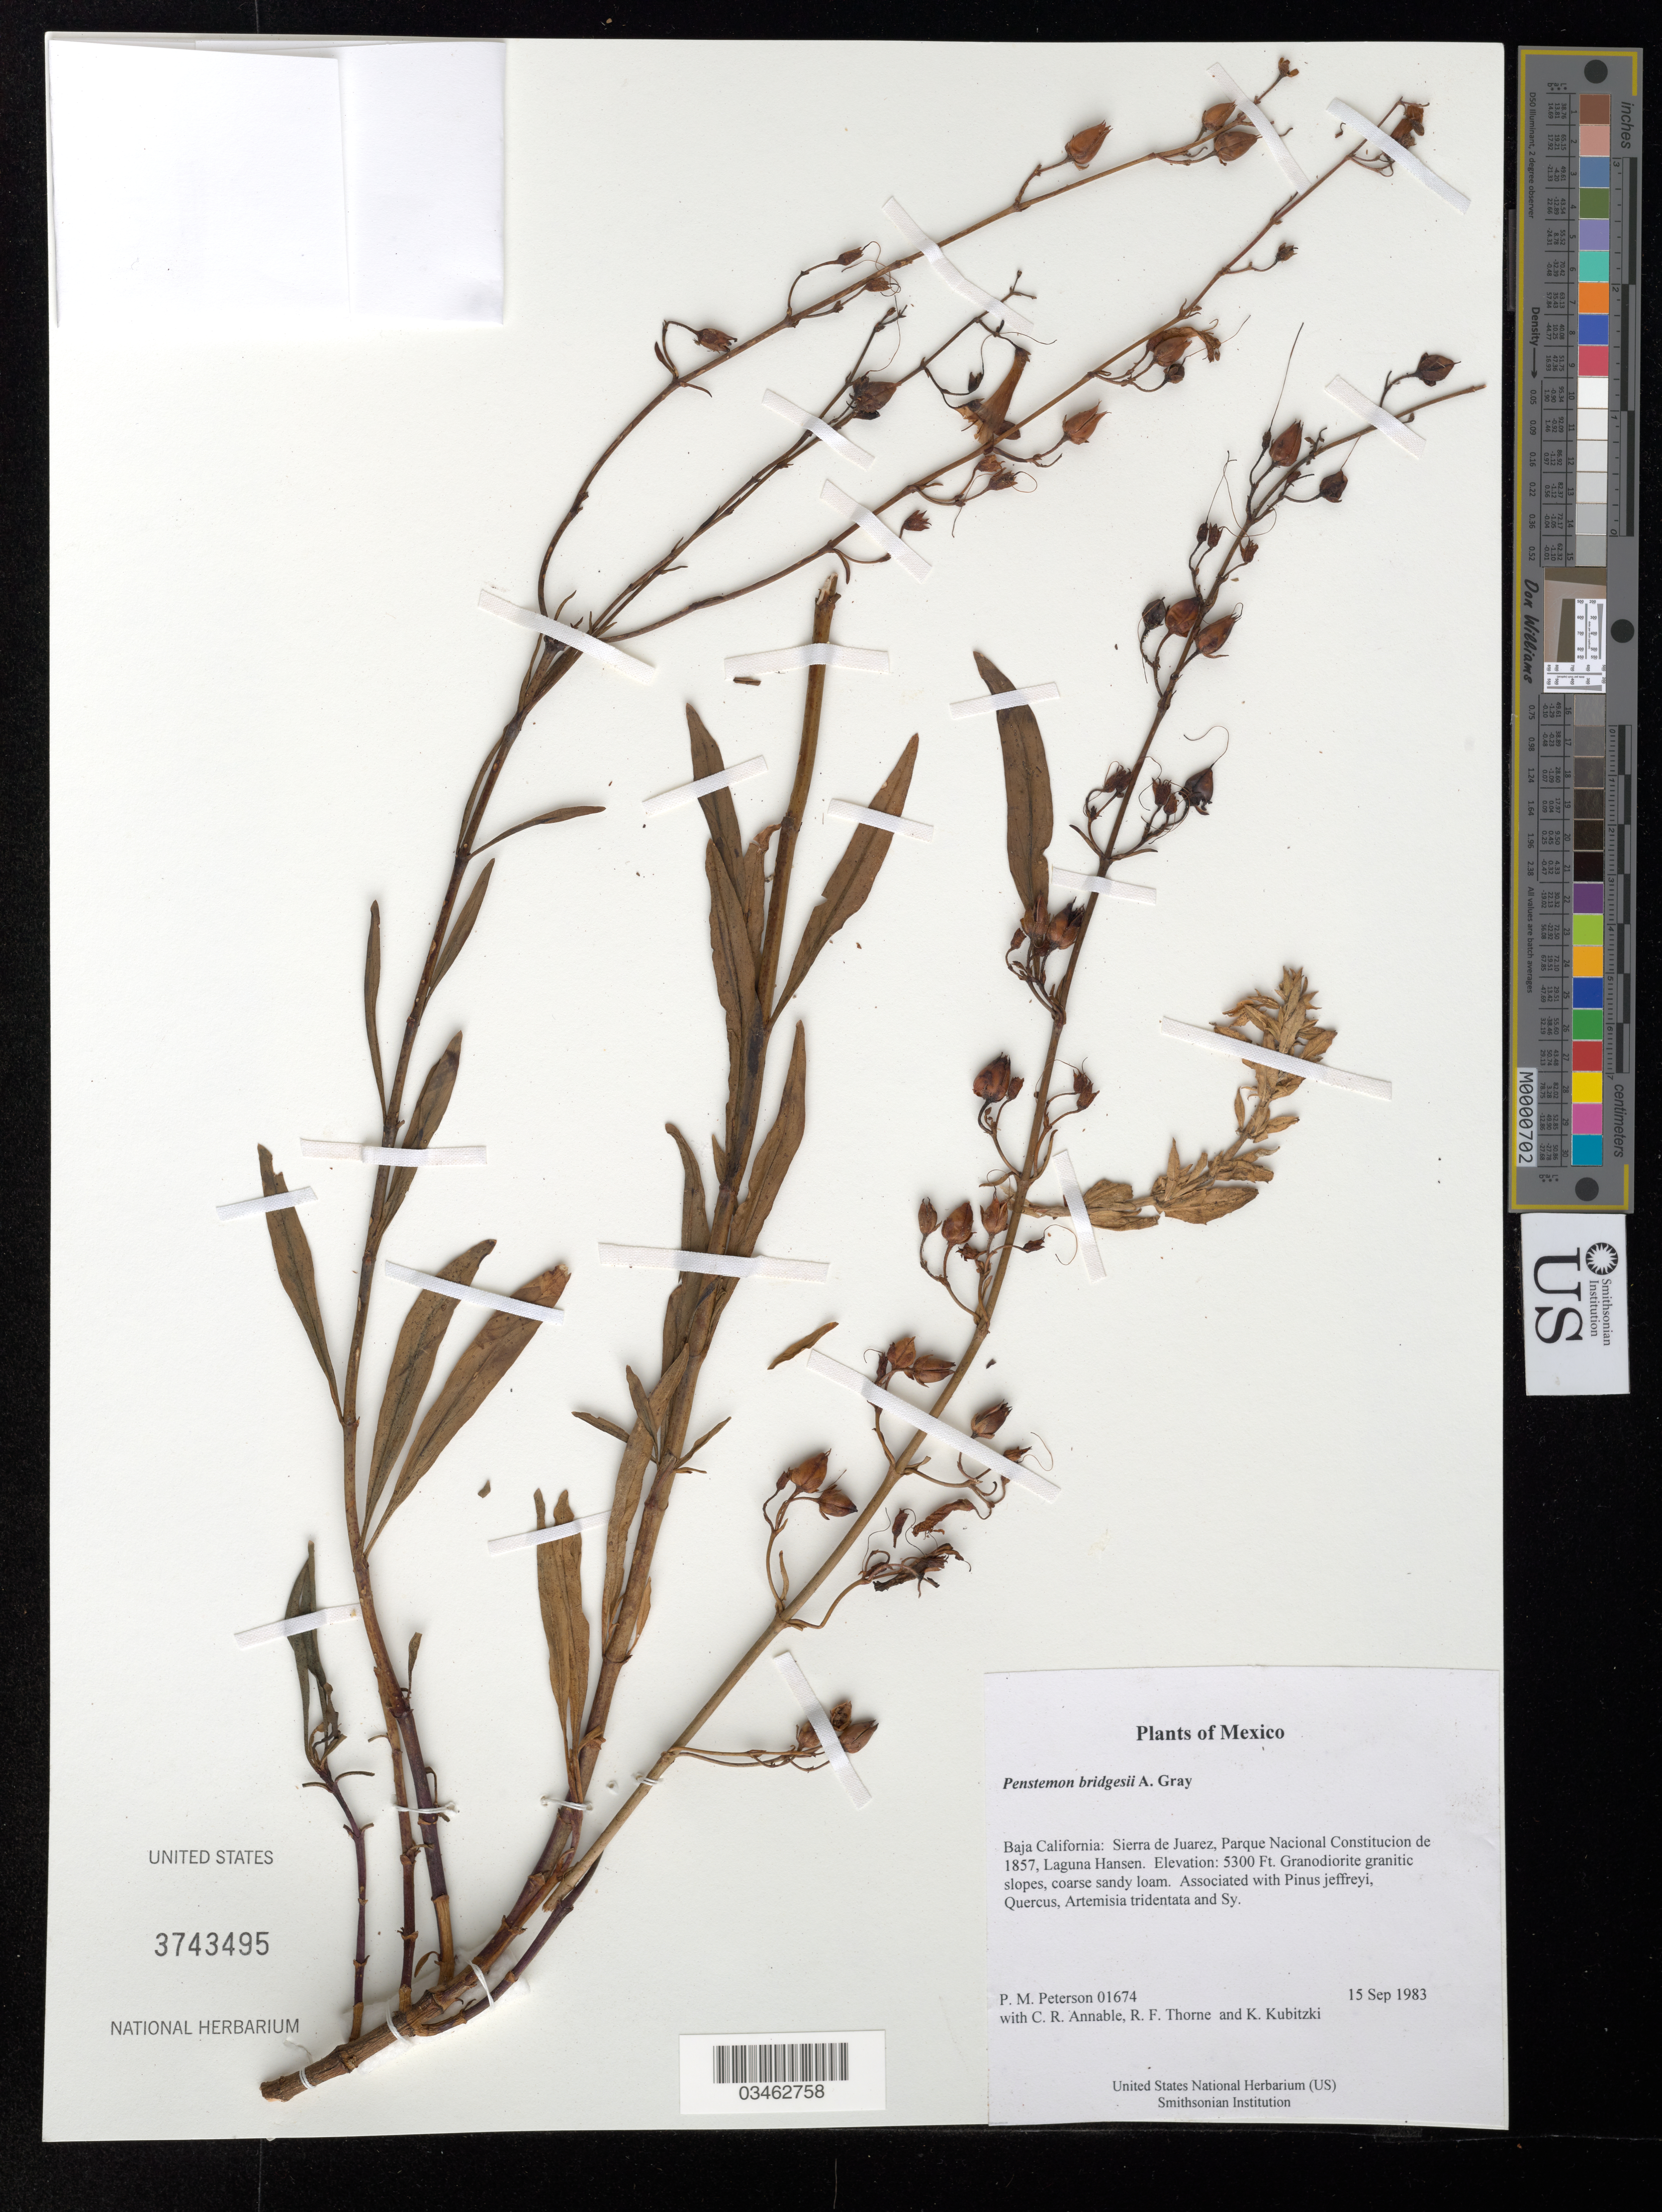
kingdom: Plantae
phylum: Tracheophyta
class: Magnoliopsida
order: Lamiales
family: Plantaginaceae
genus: Penstemon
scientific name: Penstemon bridgesii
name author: A. Gray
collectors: P. M. Peterson, C. R. Annable, R. F. Thorne & K. Kubitzki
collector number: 01674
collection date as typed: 15 Sep 1983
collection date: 1983-09-15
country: Mexico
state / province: Baja California Norte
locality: Sierra de Juarez, Parque Nacional Constitucion de 1857, Laguna Hansen.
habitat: Granodiorite granitic slopes, coarse sandy loam. Associated with Pinus jeffreyi, Quercus, Artemisia tridentata and Sy.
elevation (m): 1615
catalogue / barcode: US 3743495